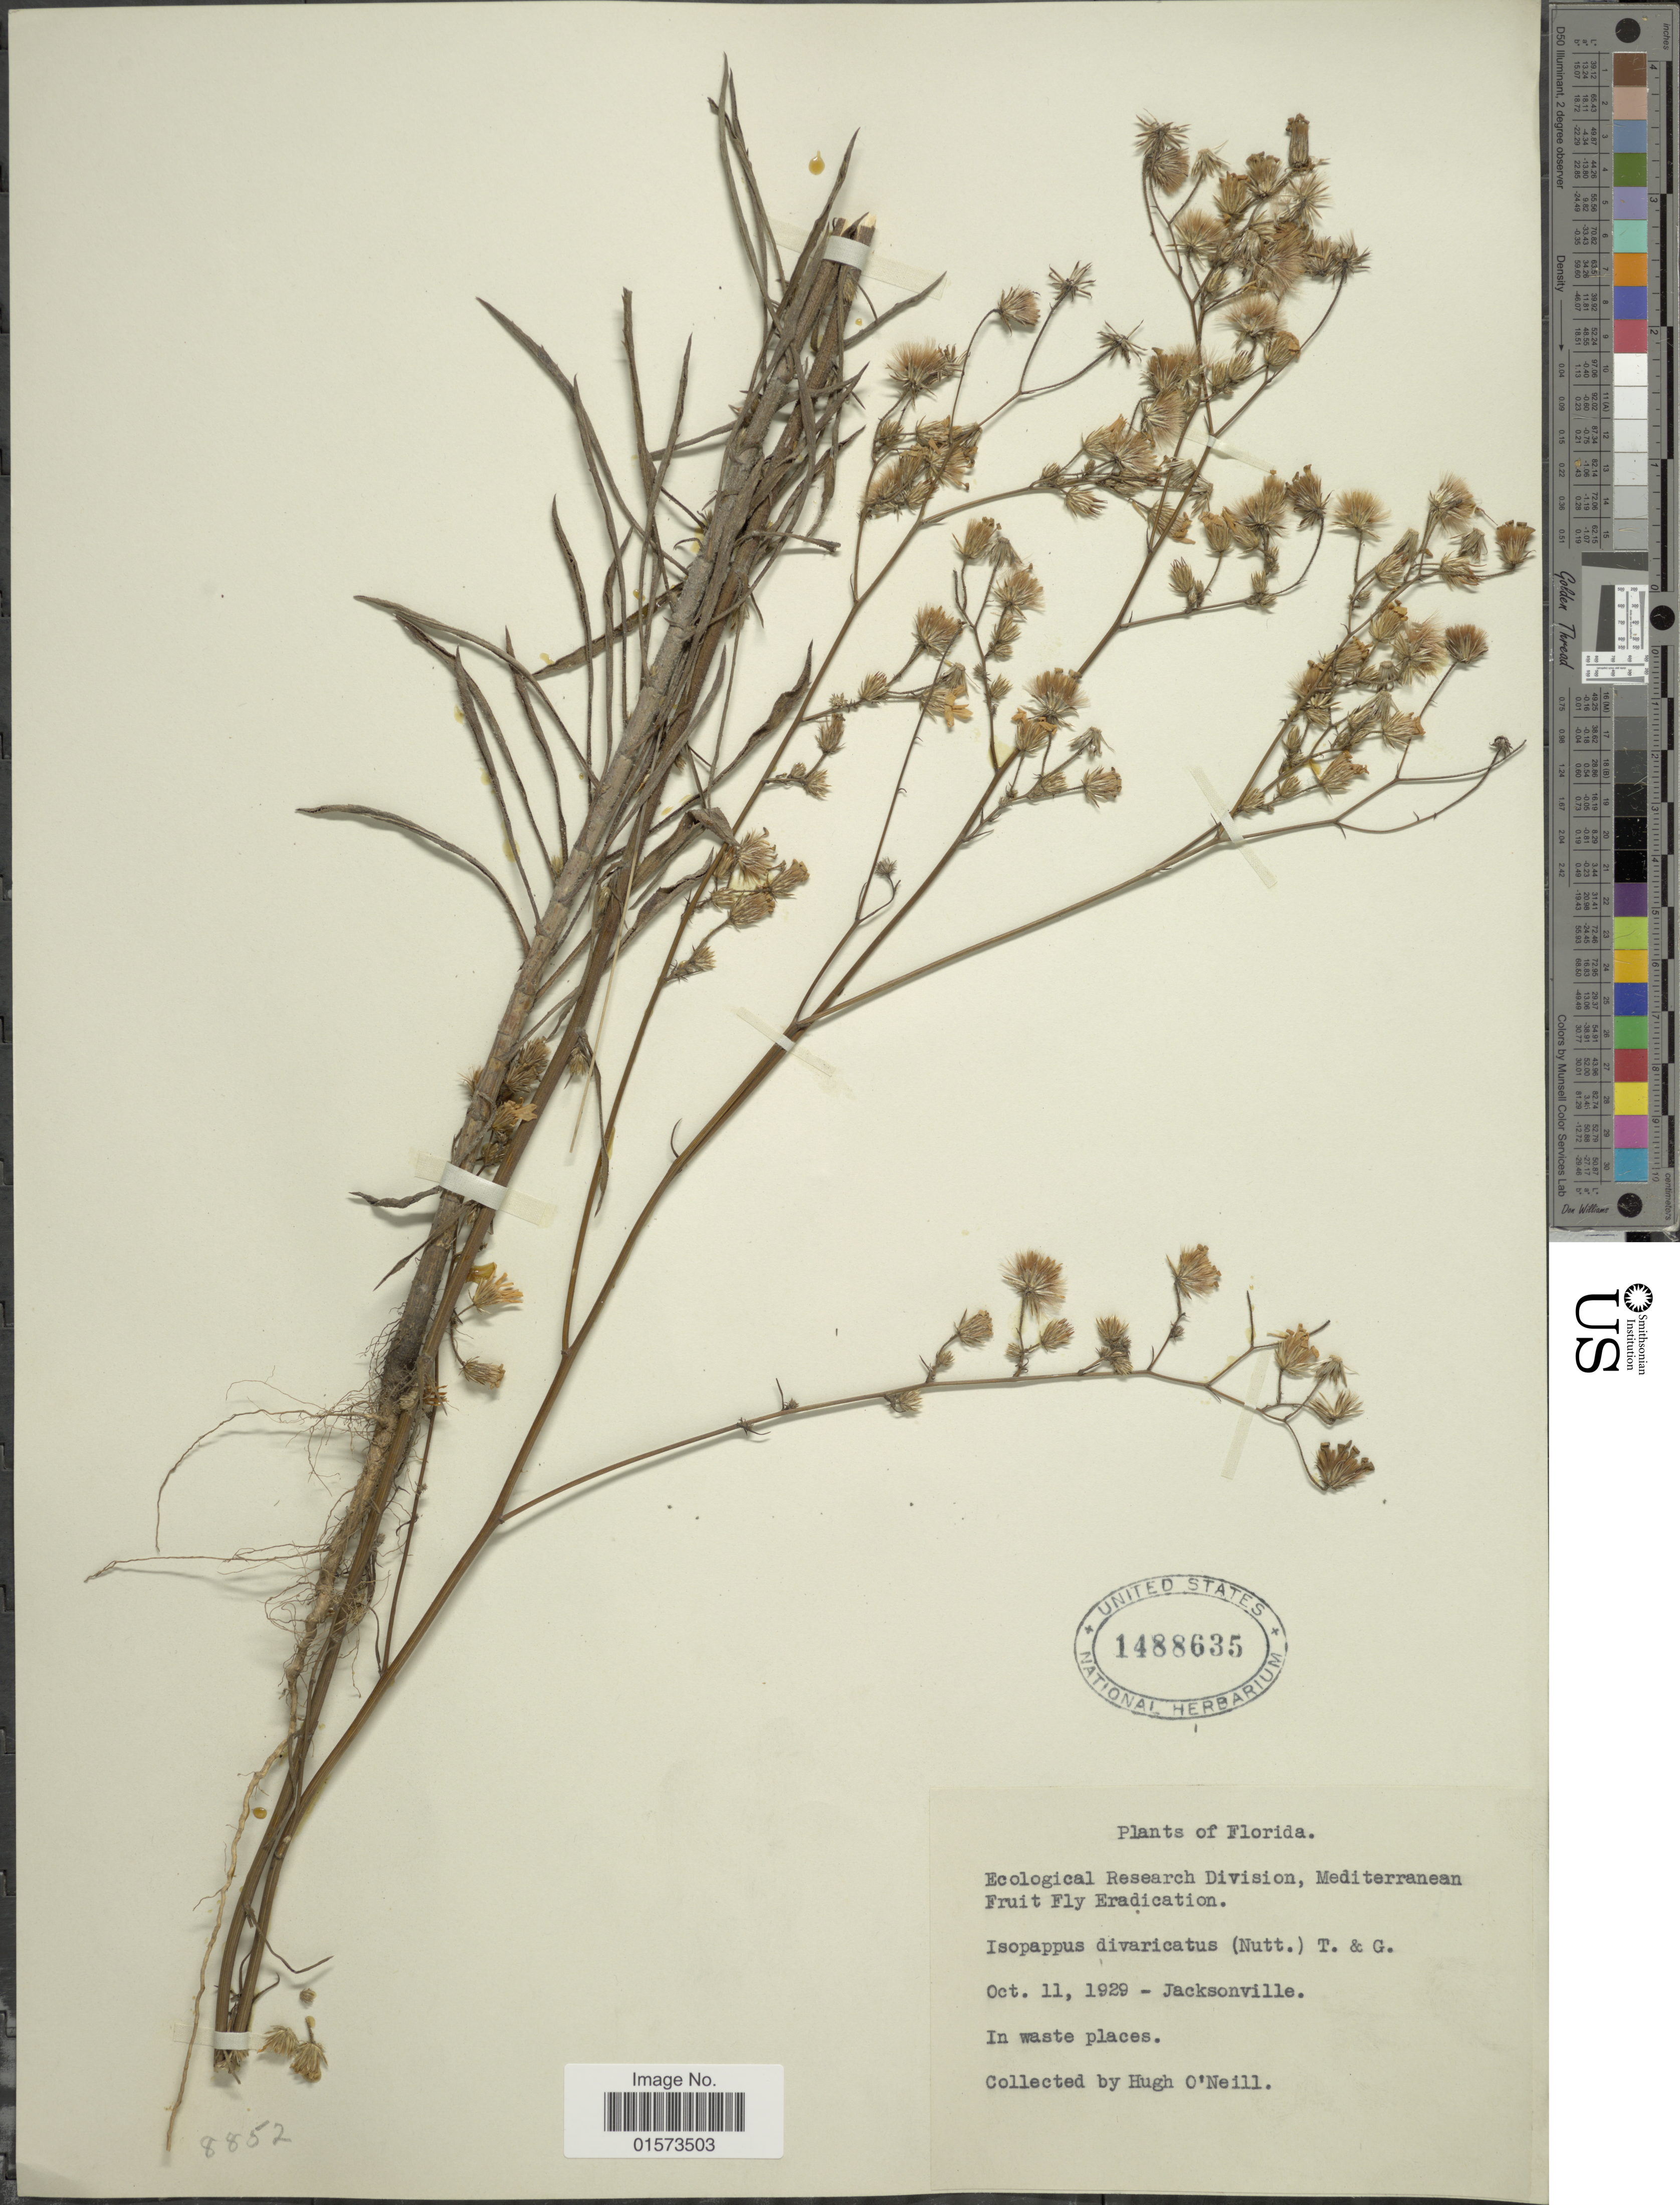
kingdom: Plantae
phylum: Tracheophyta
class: Magnoliopsida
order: Asterales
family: Asteraceae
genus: Croptilon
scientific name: Croptilon divaricatum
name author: (Nutt.) Raf.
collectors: H. O'Neill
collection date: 1929-10-11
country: United States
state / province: Florida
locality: Jacksonville, in waste places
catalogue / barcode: US 1488635